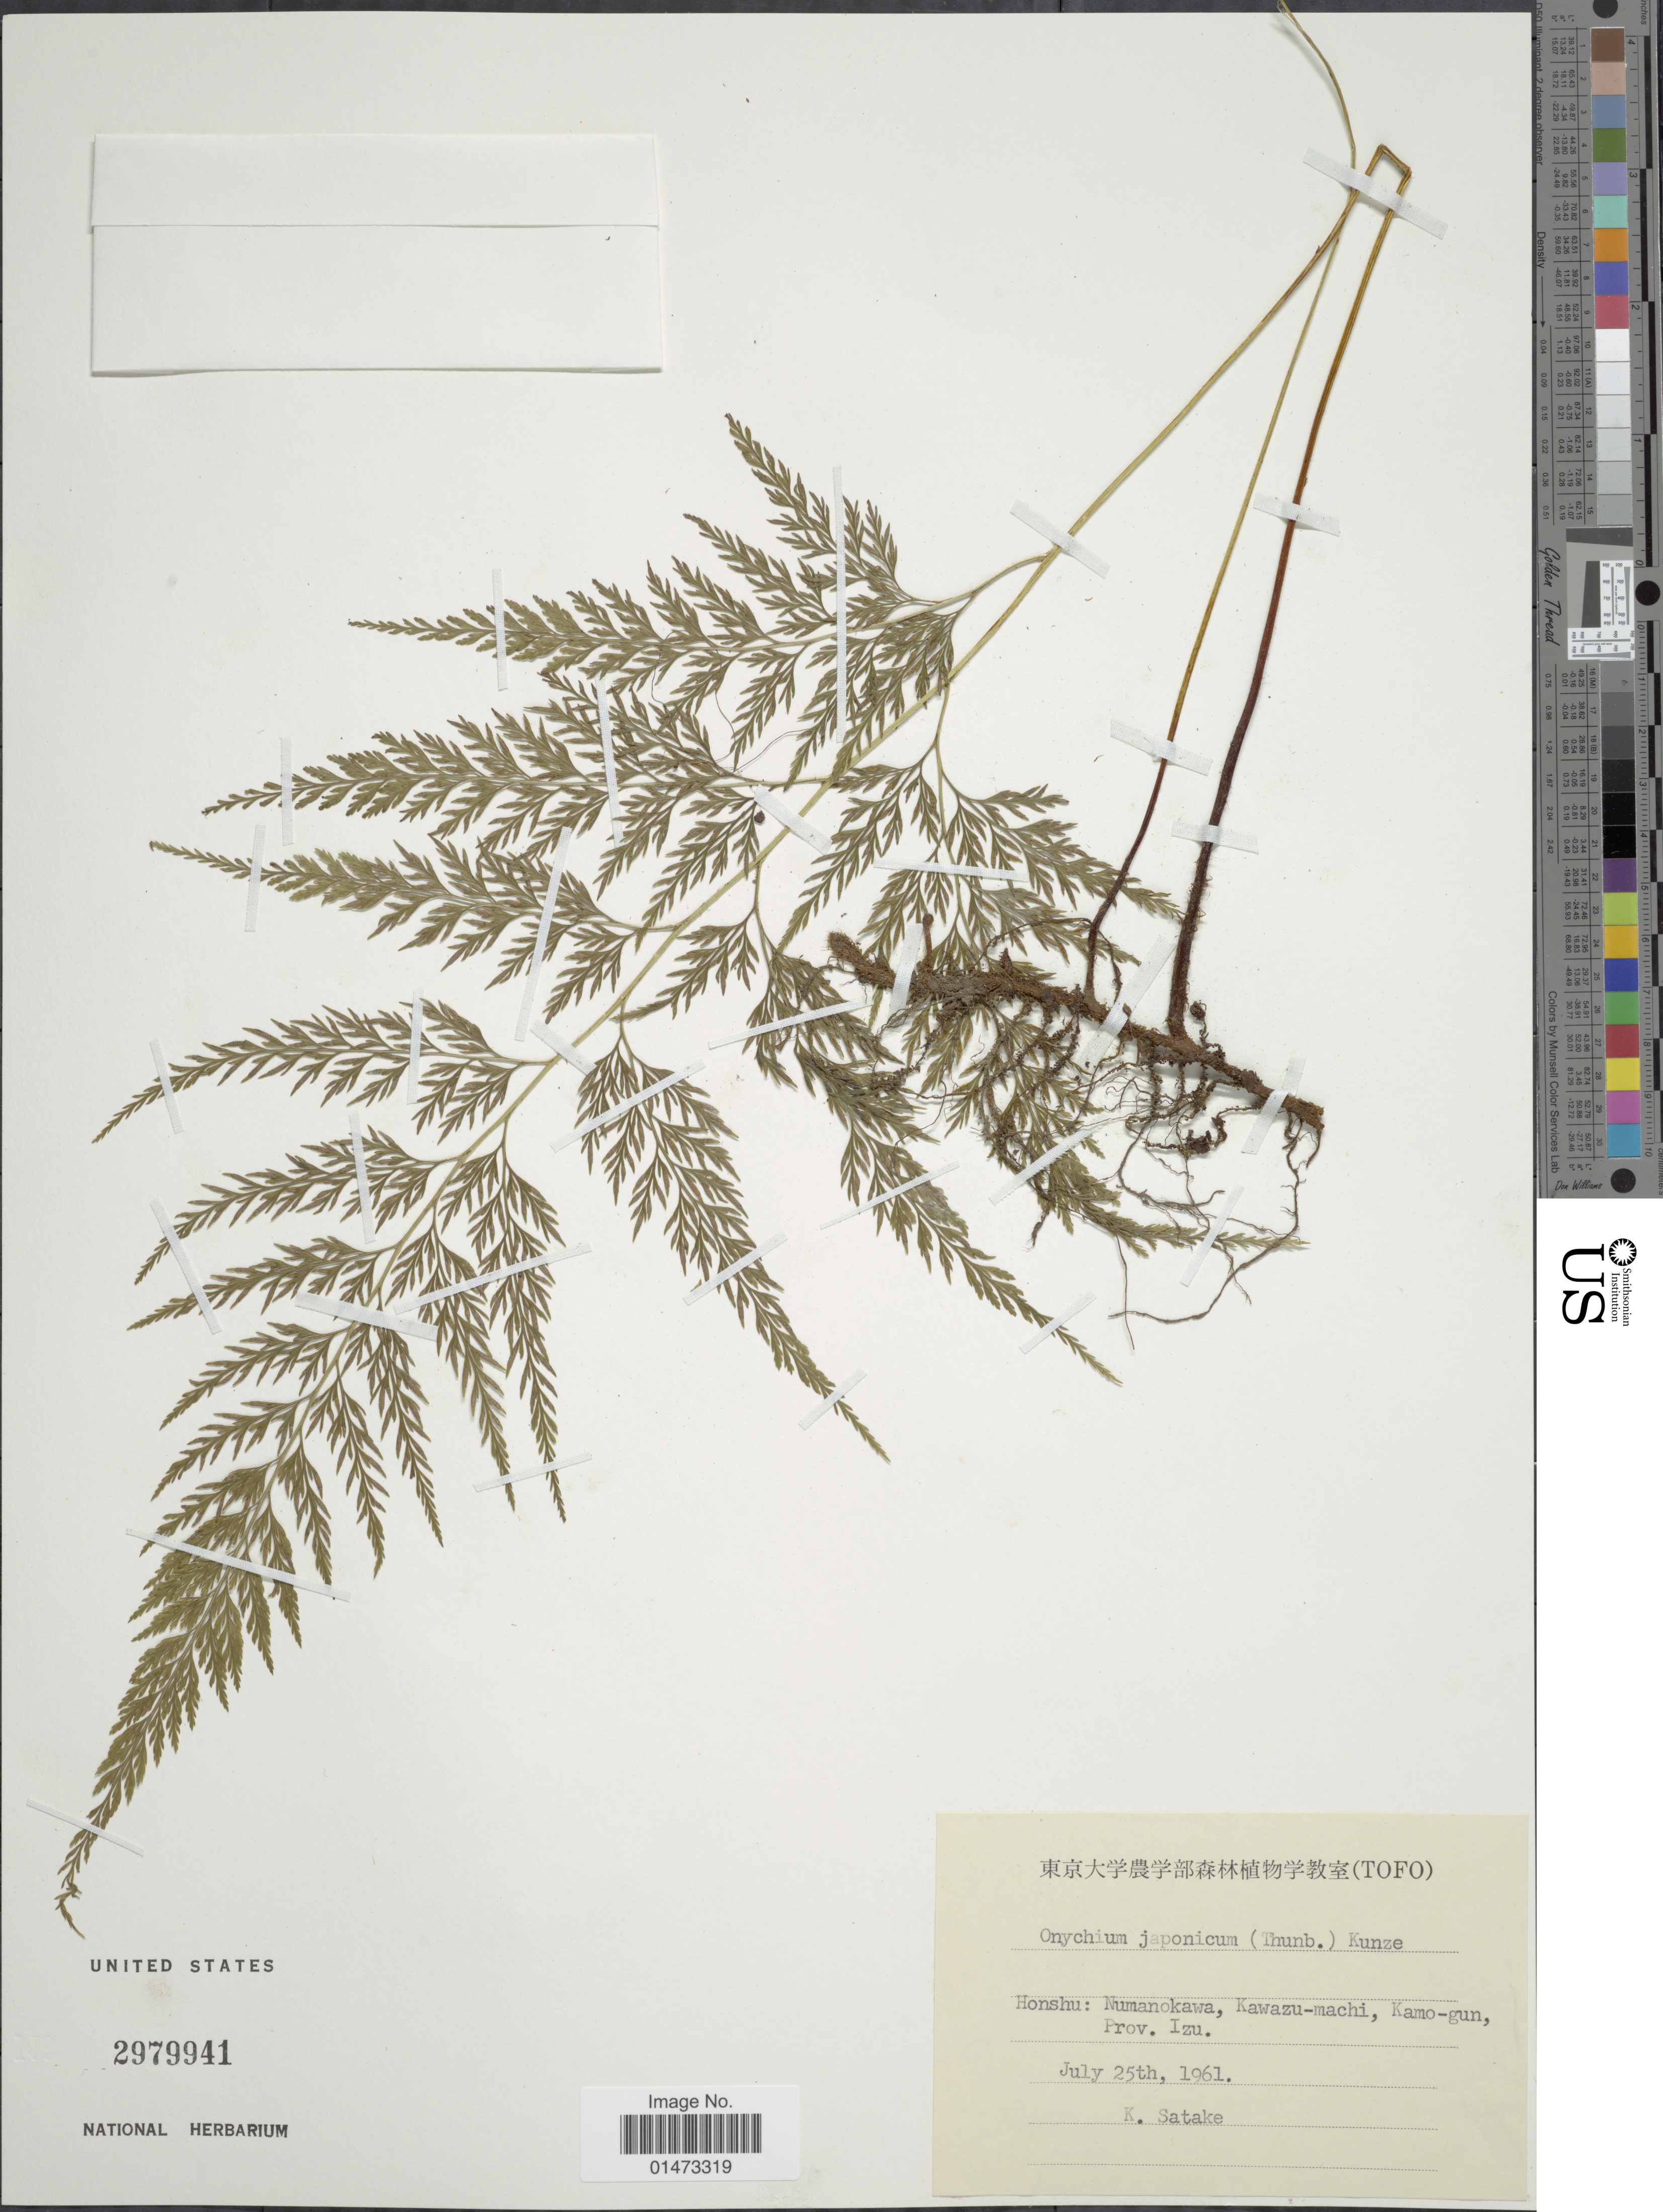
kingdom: Plantae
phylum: Tracheophyta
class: Polypodiopsida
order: Polypodiales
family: Pteridaceae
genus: Onychium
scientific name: Onychium japonicum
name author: (Thunb.) Kunze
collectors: K. Satake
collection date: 1961-07-25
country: Japan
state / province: Sizuoka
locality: Honshu: Numanokawa, Kawazu-machi, Kamo-gun, Prov. Izu.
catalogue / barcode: US 2979941